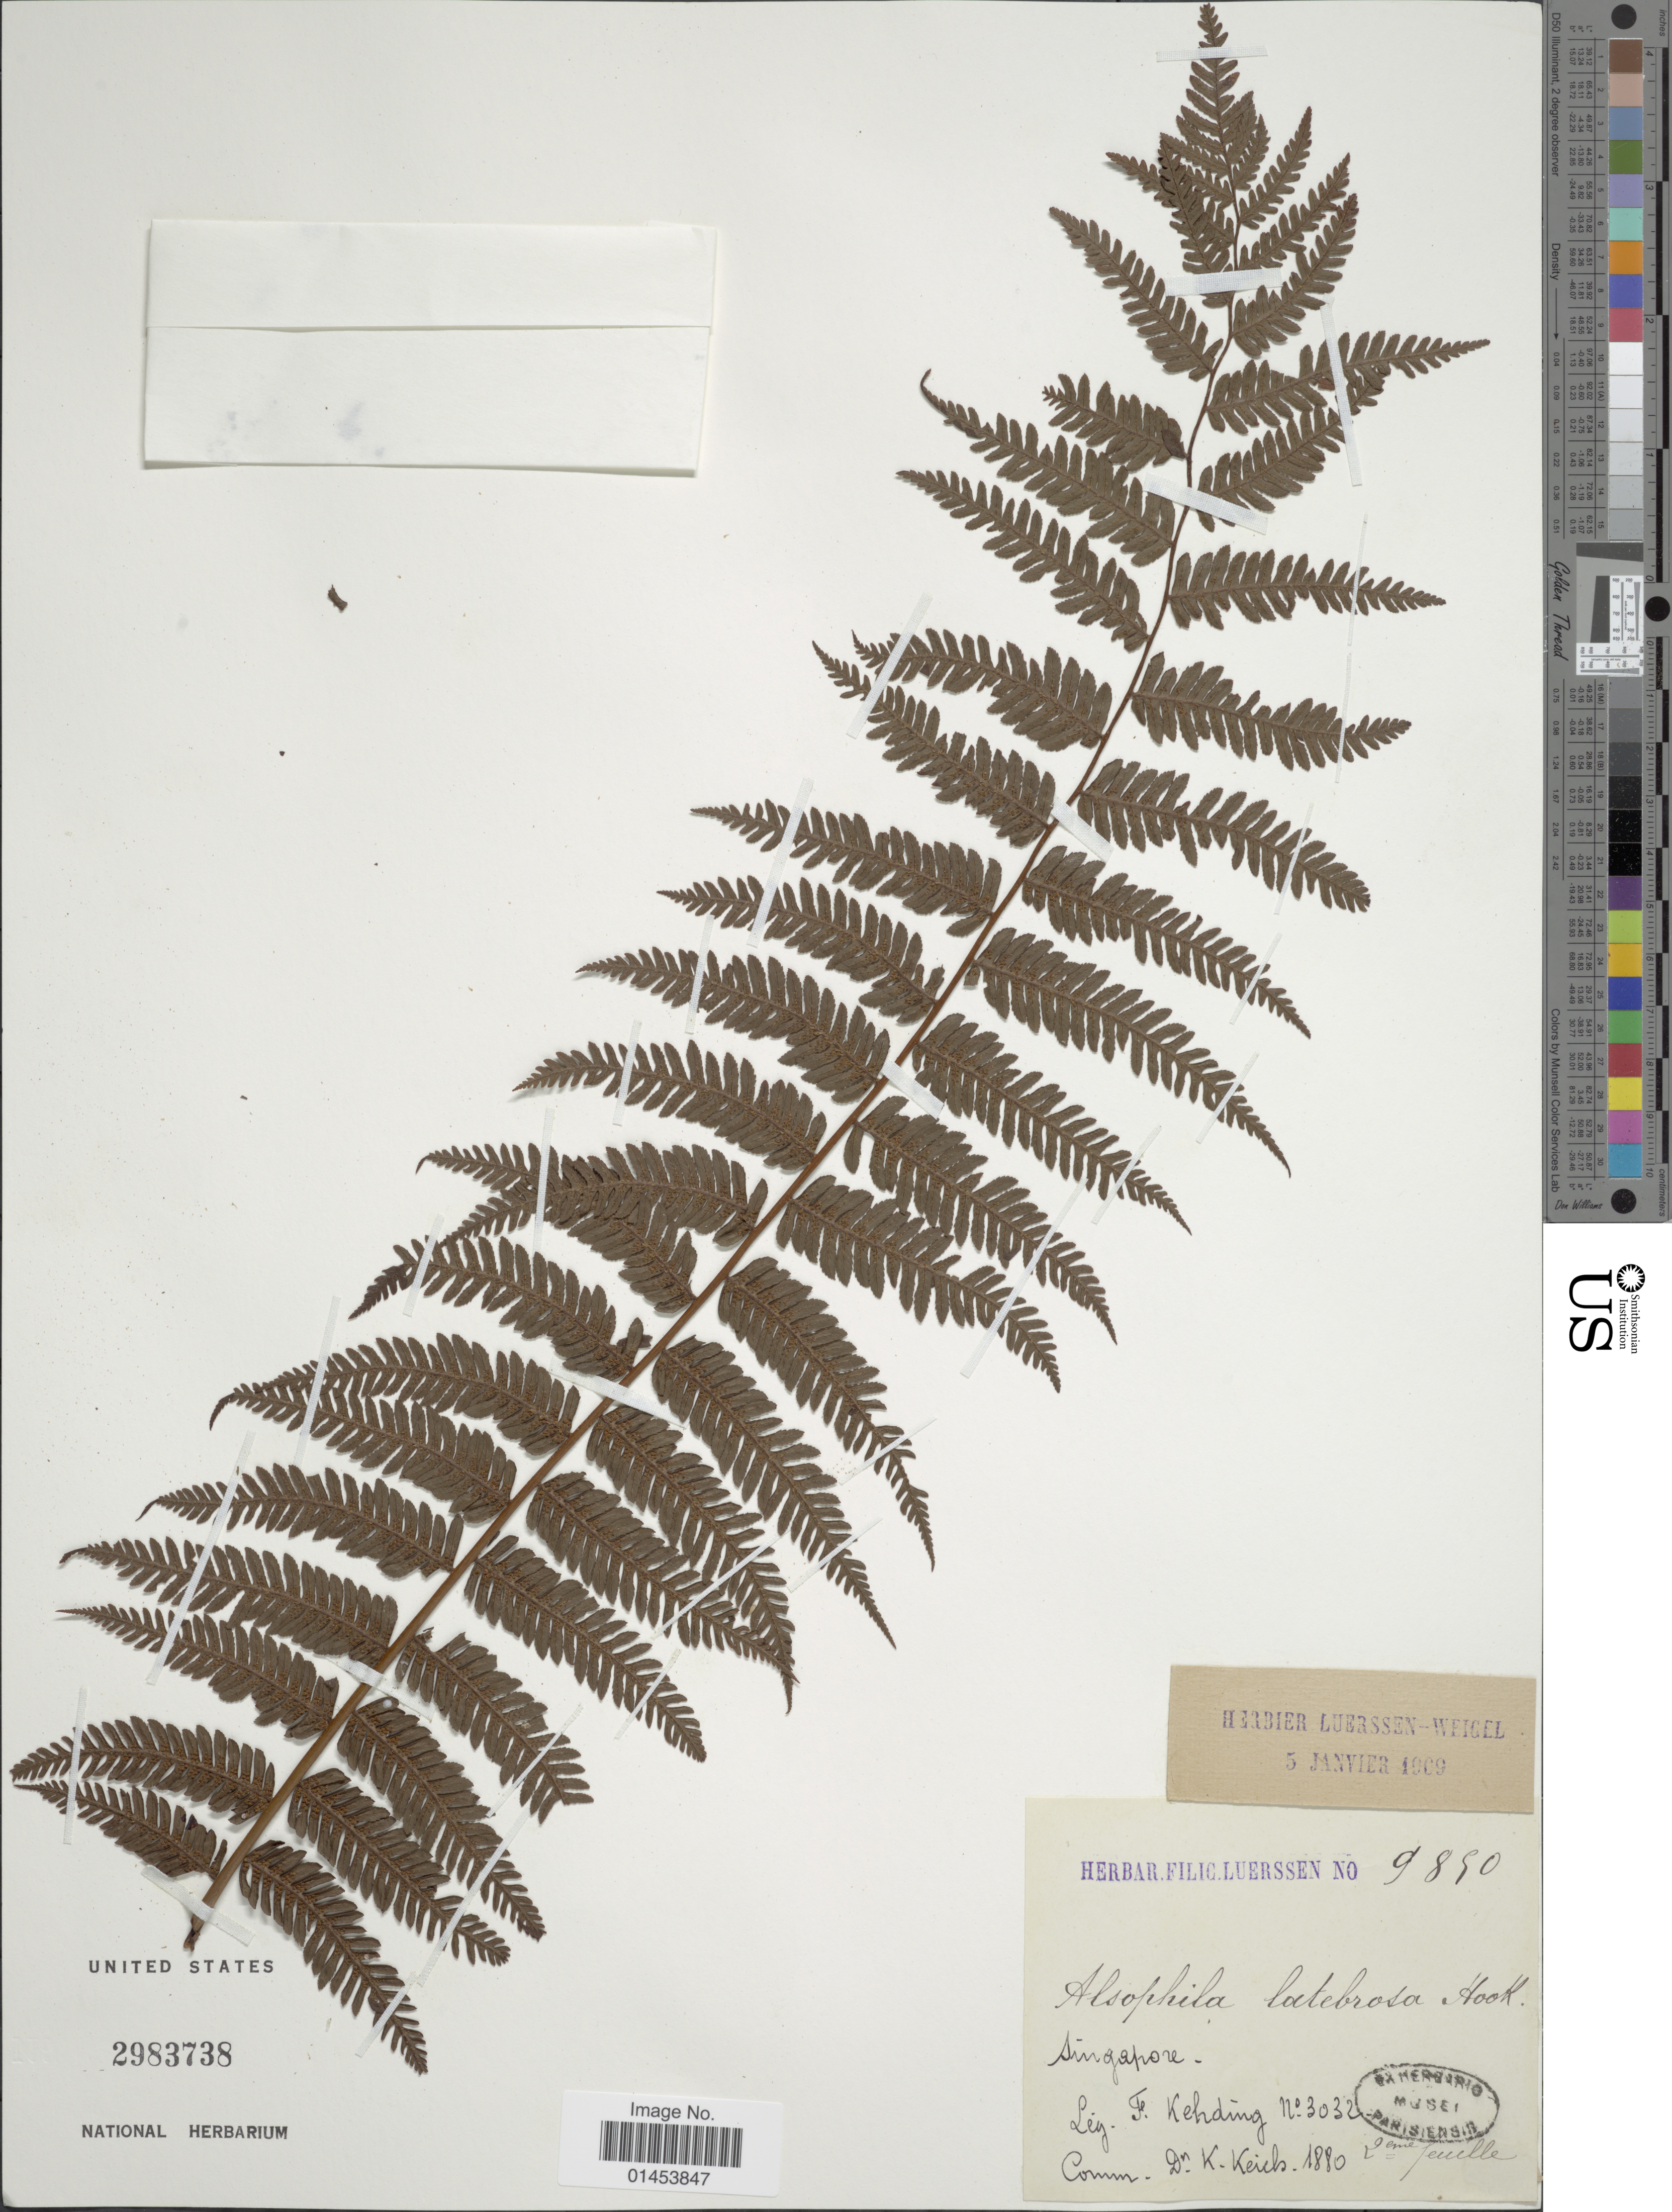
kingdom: Plantae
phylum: Tracheophyta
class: Polypodiopsida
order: Cyatheales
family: Cyatheaceae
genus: Cyathea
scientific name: Cyathea latebrosa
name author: (Wall. ex Hook.) Copel.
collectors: F. Kehding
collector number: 3032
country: Singapore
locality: Singapore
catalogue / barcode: US 2983738